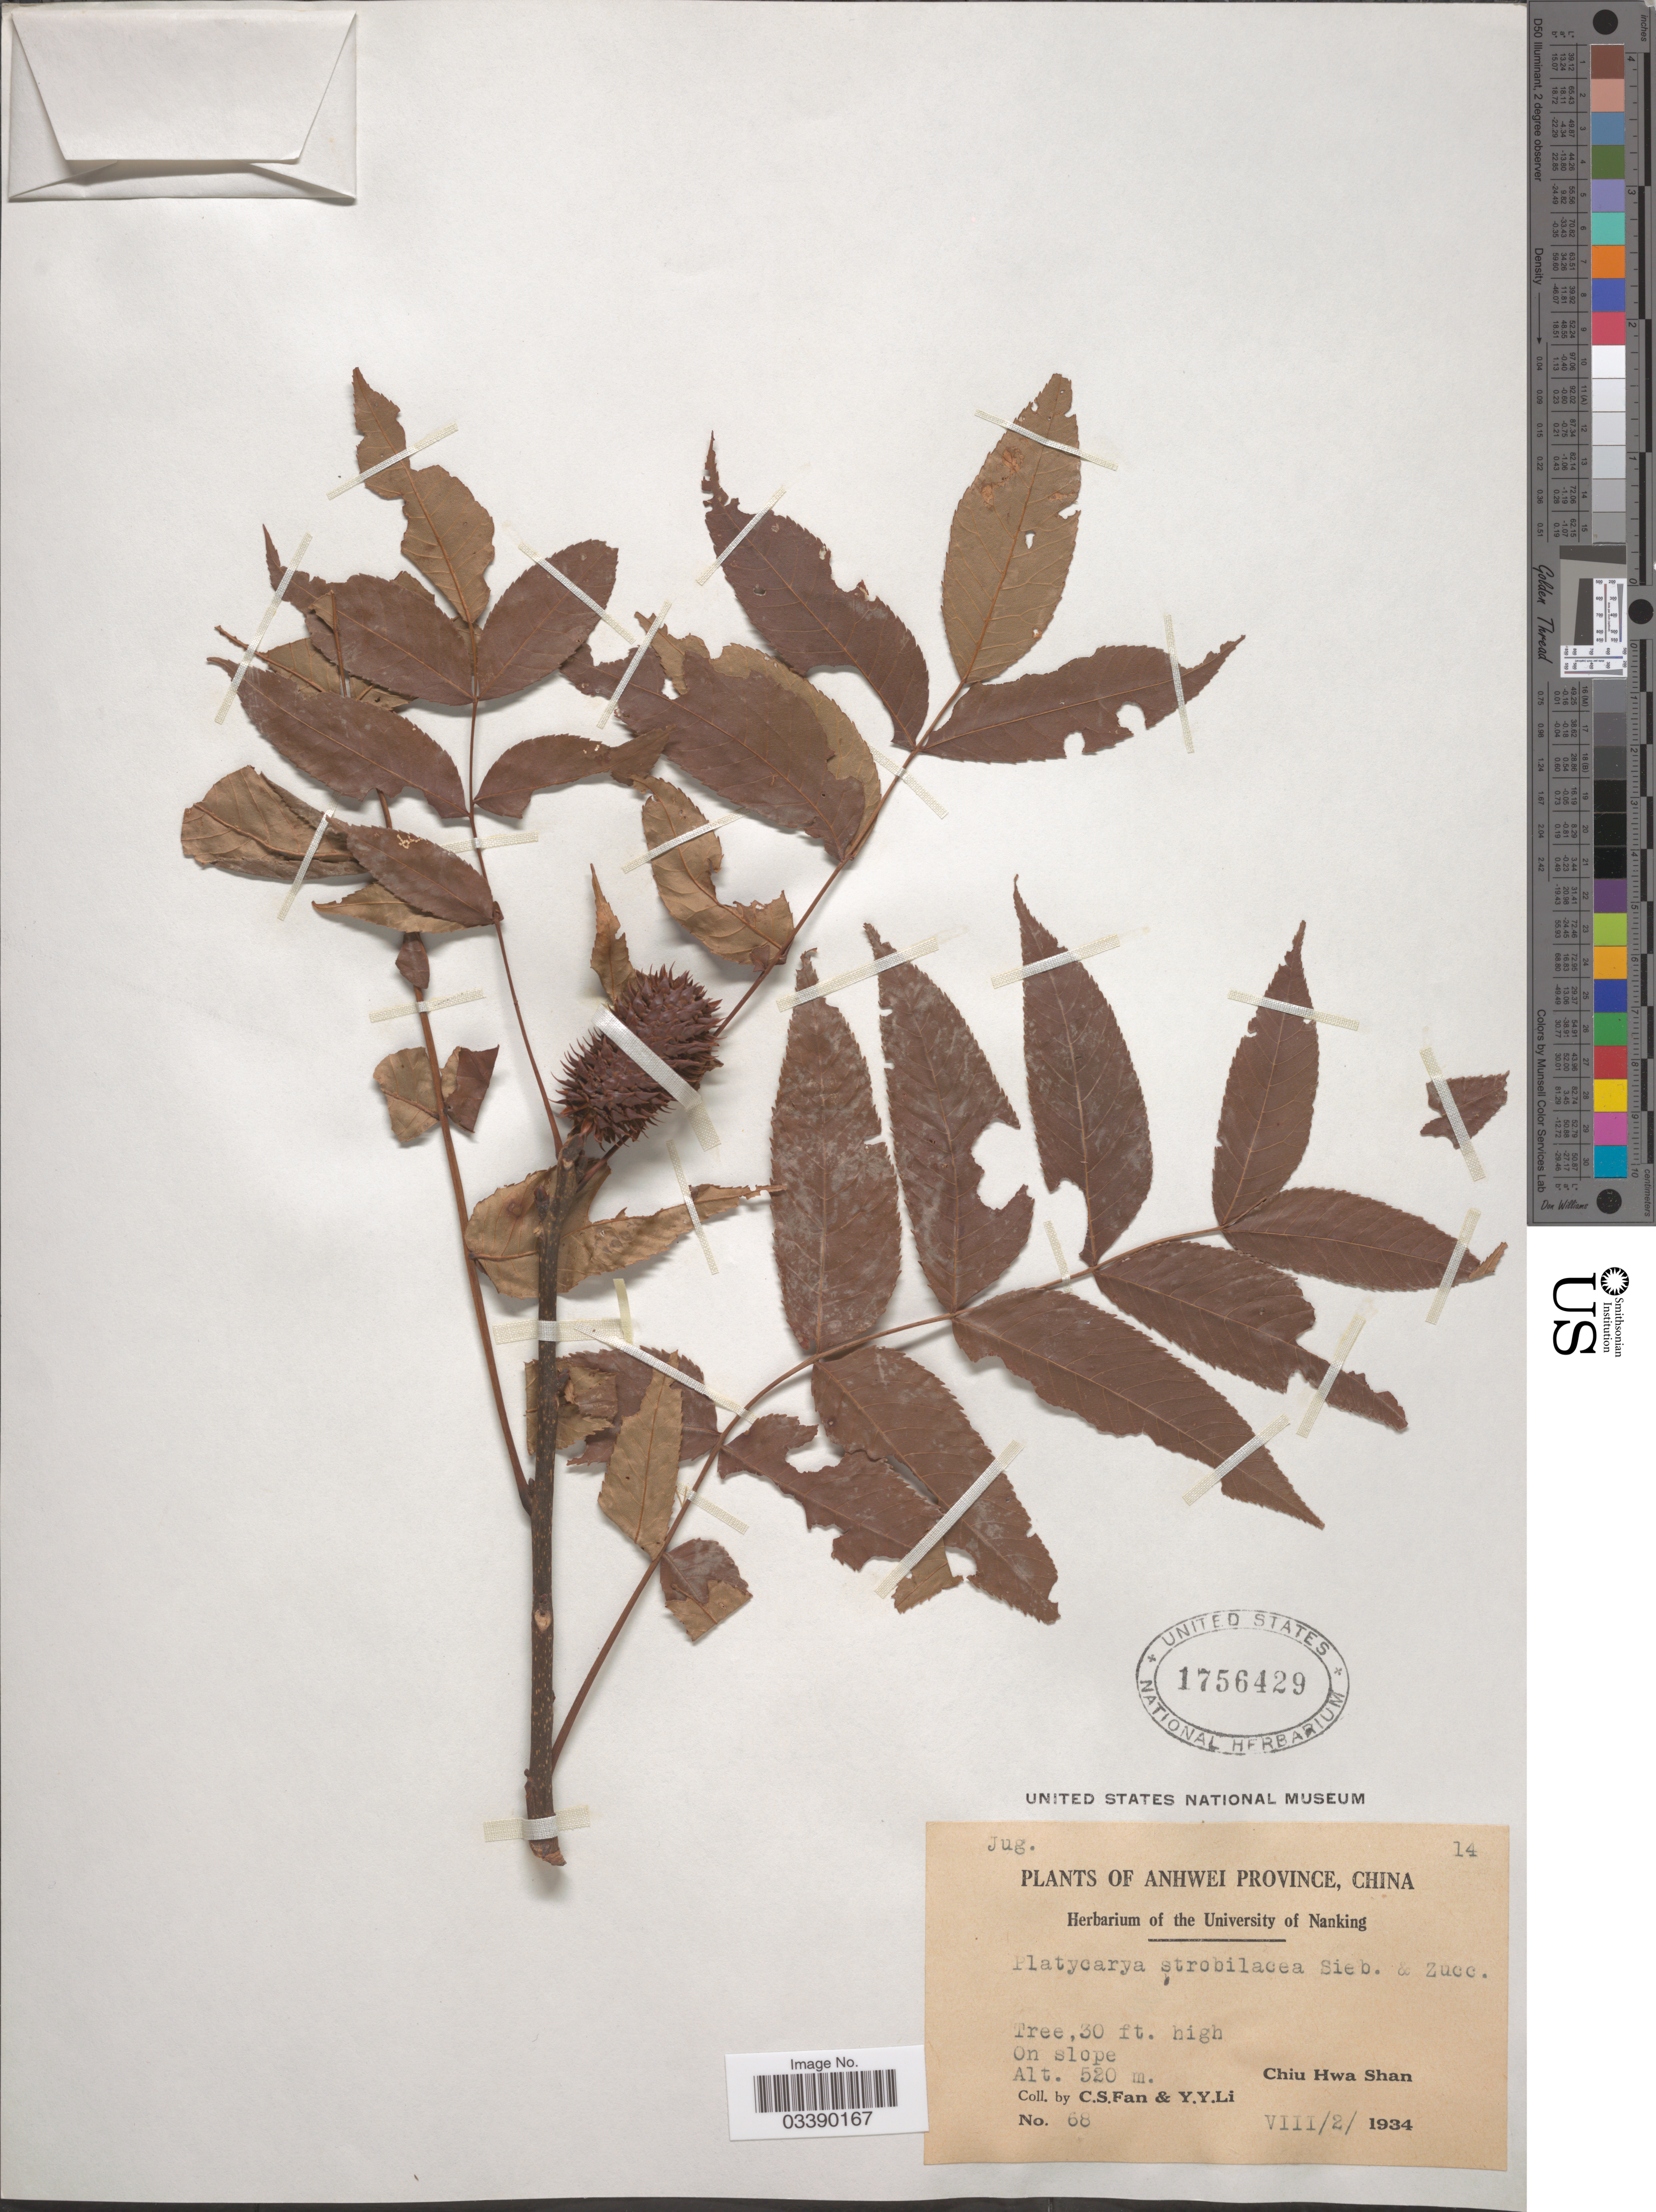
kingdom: Plantae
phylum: Tracheophyta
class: Magnoliopsida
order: Fagales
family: Juglandaceae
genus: Platycarya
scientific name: Platycarya strobilacea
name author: Siebold & Zucc.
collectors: C. S. Fan & Y. Y. Li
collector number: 68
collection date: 1934-08-02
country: China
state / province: Anhui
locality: Anhwei Province. Chiu Hwa Shan.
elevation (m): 520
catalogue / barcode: US 1756429